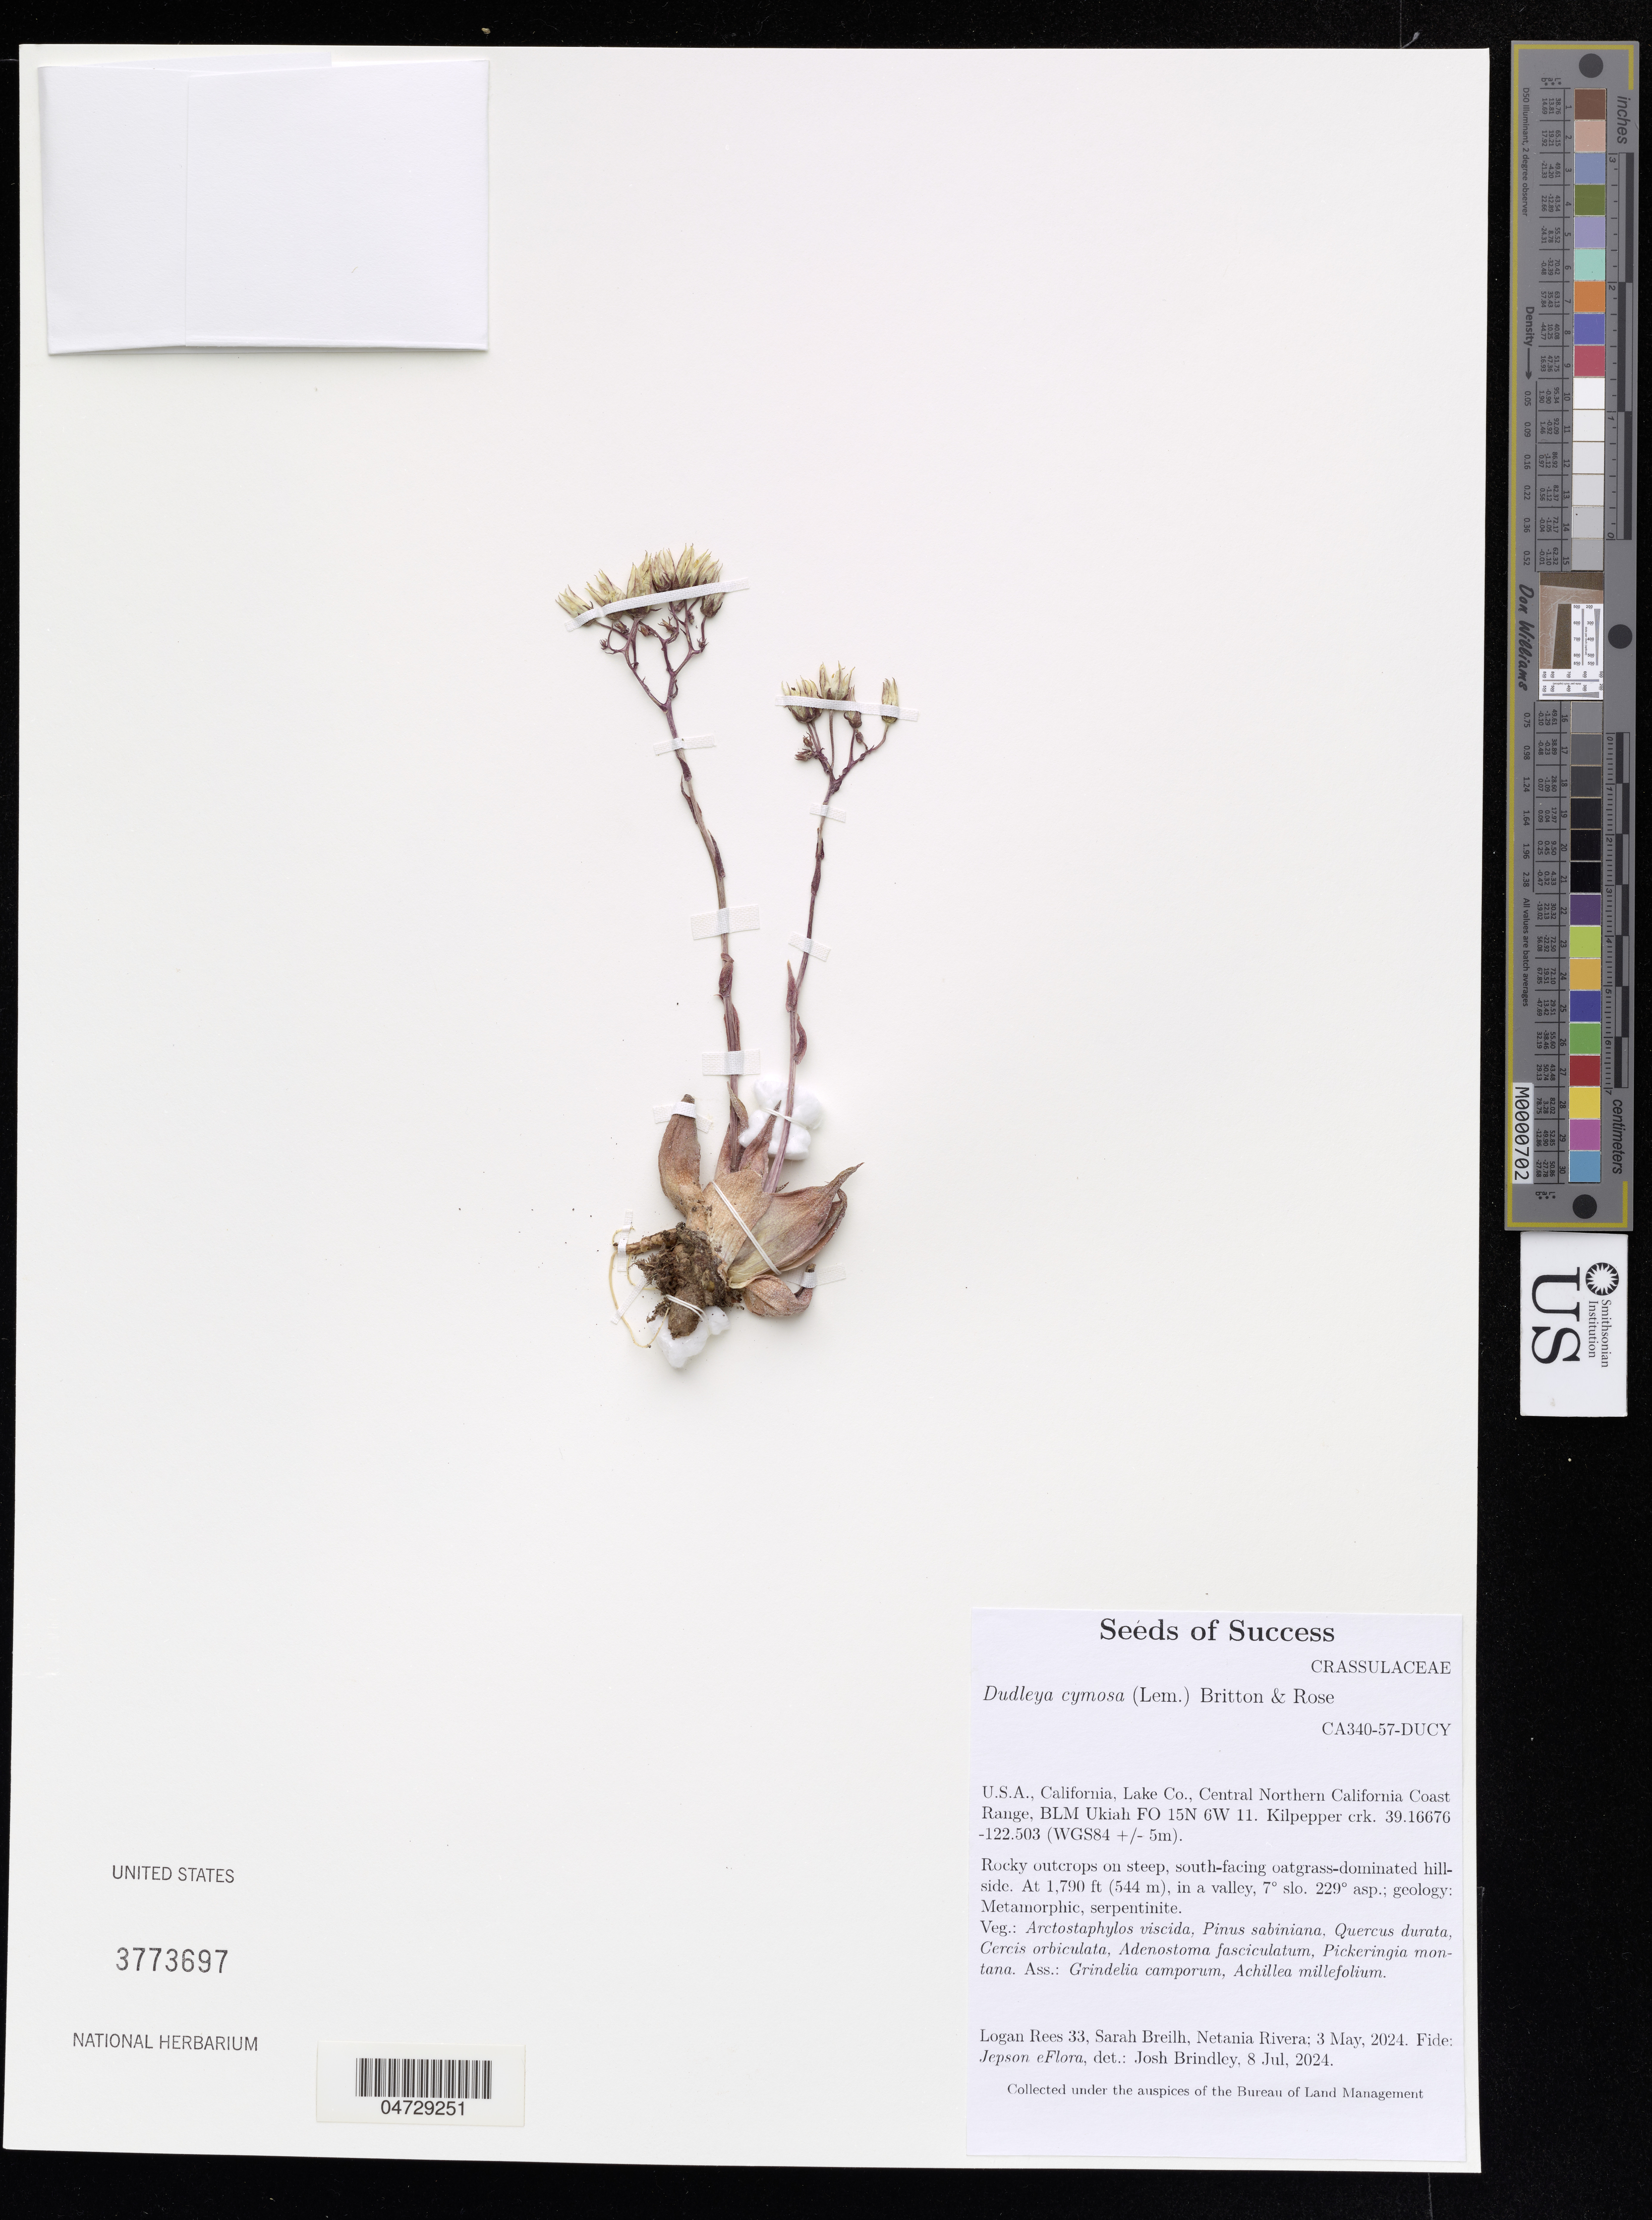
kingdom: Plantae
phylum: Tracheophyta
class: Magnoliopsida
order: Saxifragales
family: Crassulaceae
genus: Dudleya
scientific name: Dudleya cymosa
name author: (Lem.) Britton & Rose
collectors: L. Rees, S. Breilh & N. Rivera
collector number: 33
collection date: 2024-05-03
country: United States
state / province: California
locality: Lake Co., Central Northern California Coast Range, BLM Ukiah FO 15N 6W 11, Kilpepper crk.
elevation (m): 546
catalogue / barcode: US 3773697